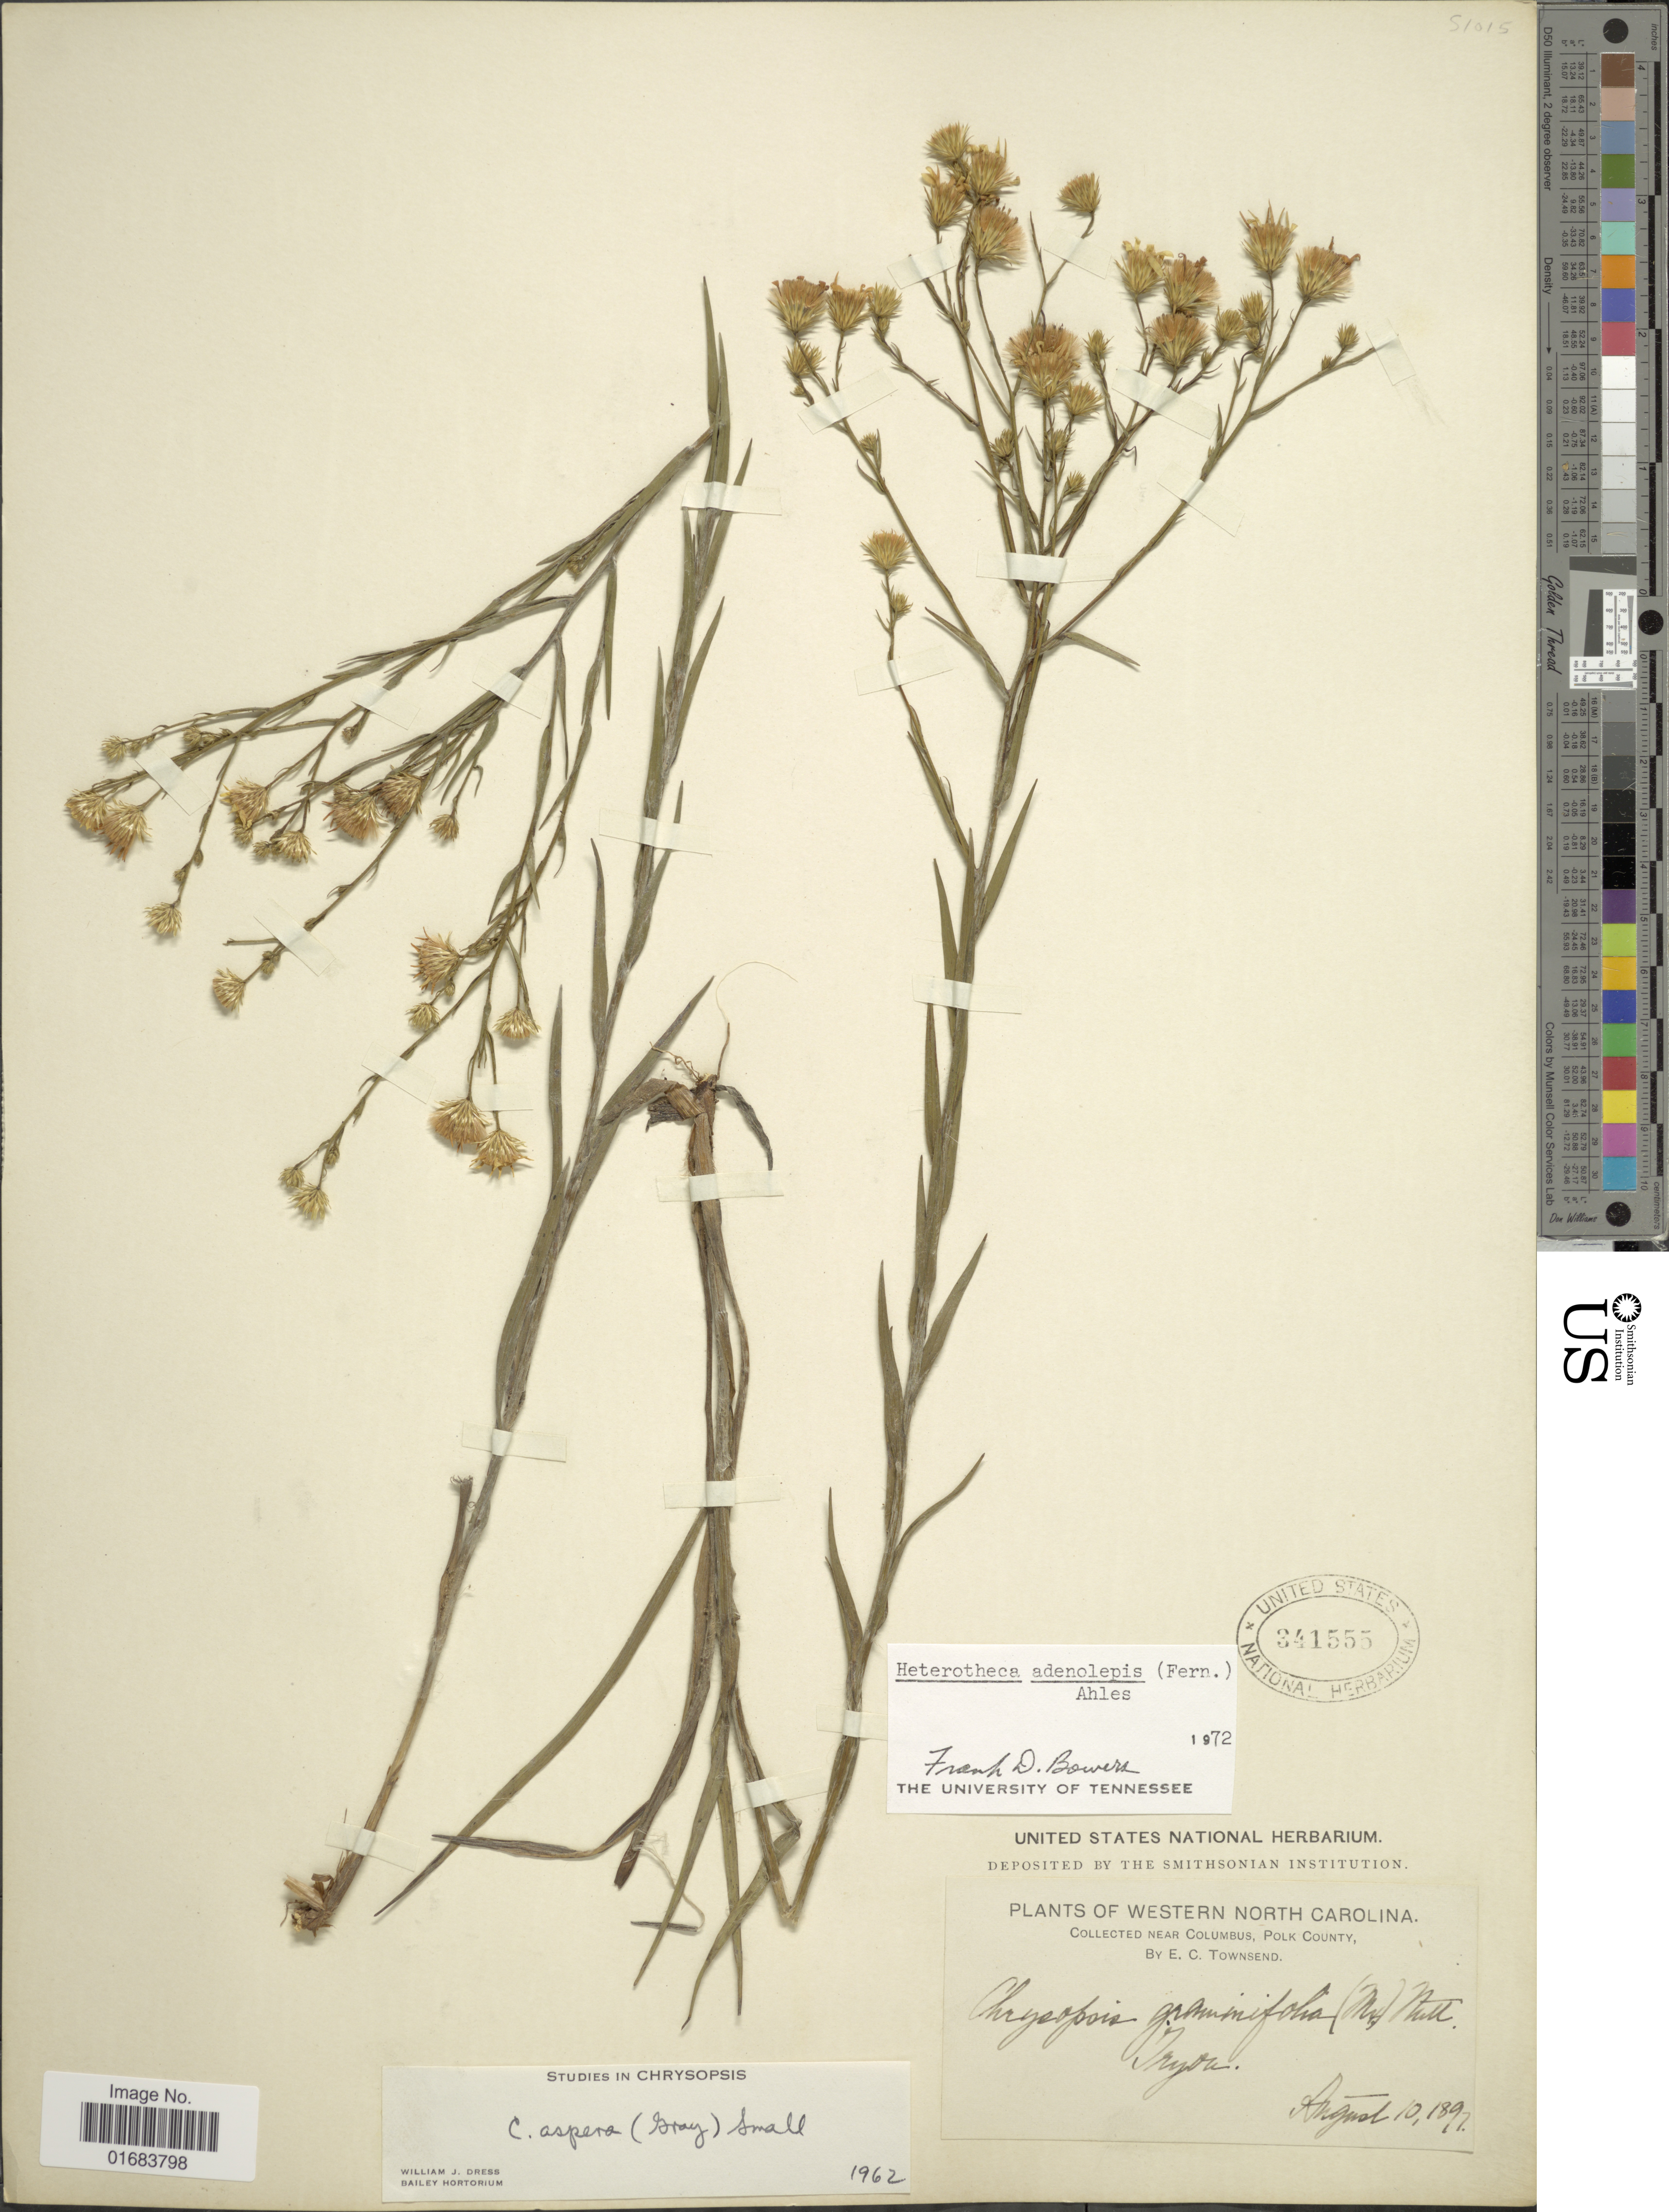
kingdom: Plantae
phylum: Tracheophyta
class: Magnoliopsida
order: Asterales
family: Asteraceae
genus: Pityopsis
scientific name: Pityopsis adenolepis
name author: (Fernald) Semple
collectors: E. C. Townsend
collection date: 1891-08-10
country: United States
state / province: North Carolina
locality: Western North Carolina, near Colombus, Polk County, Tryon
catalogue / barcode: US 341555